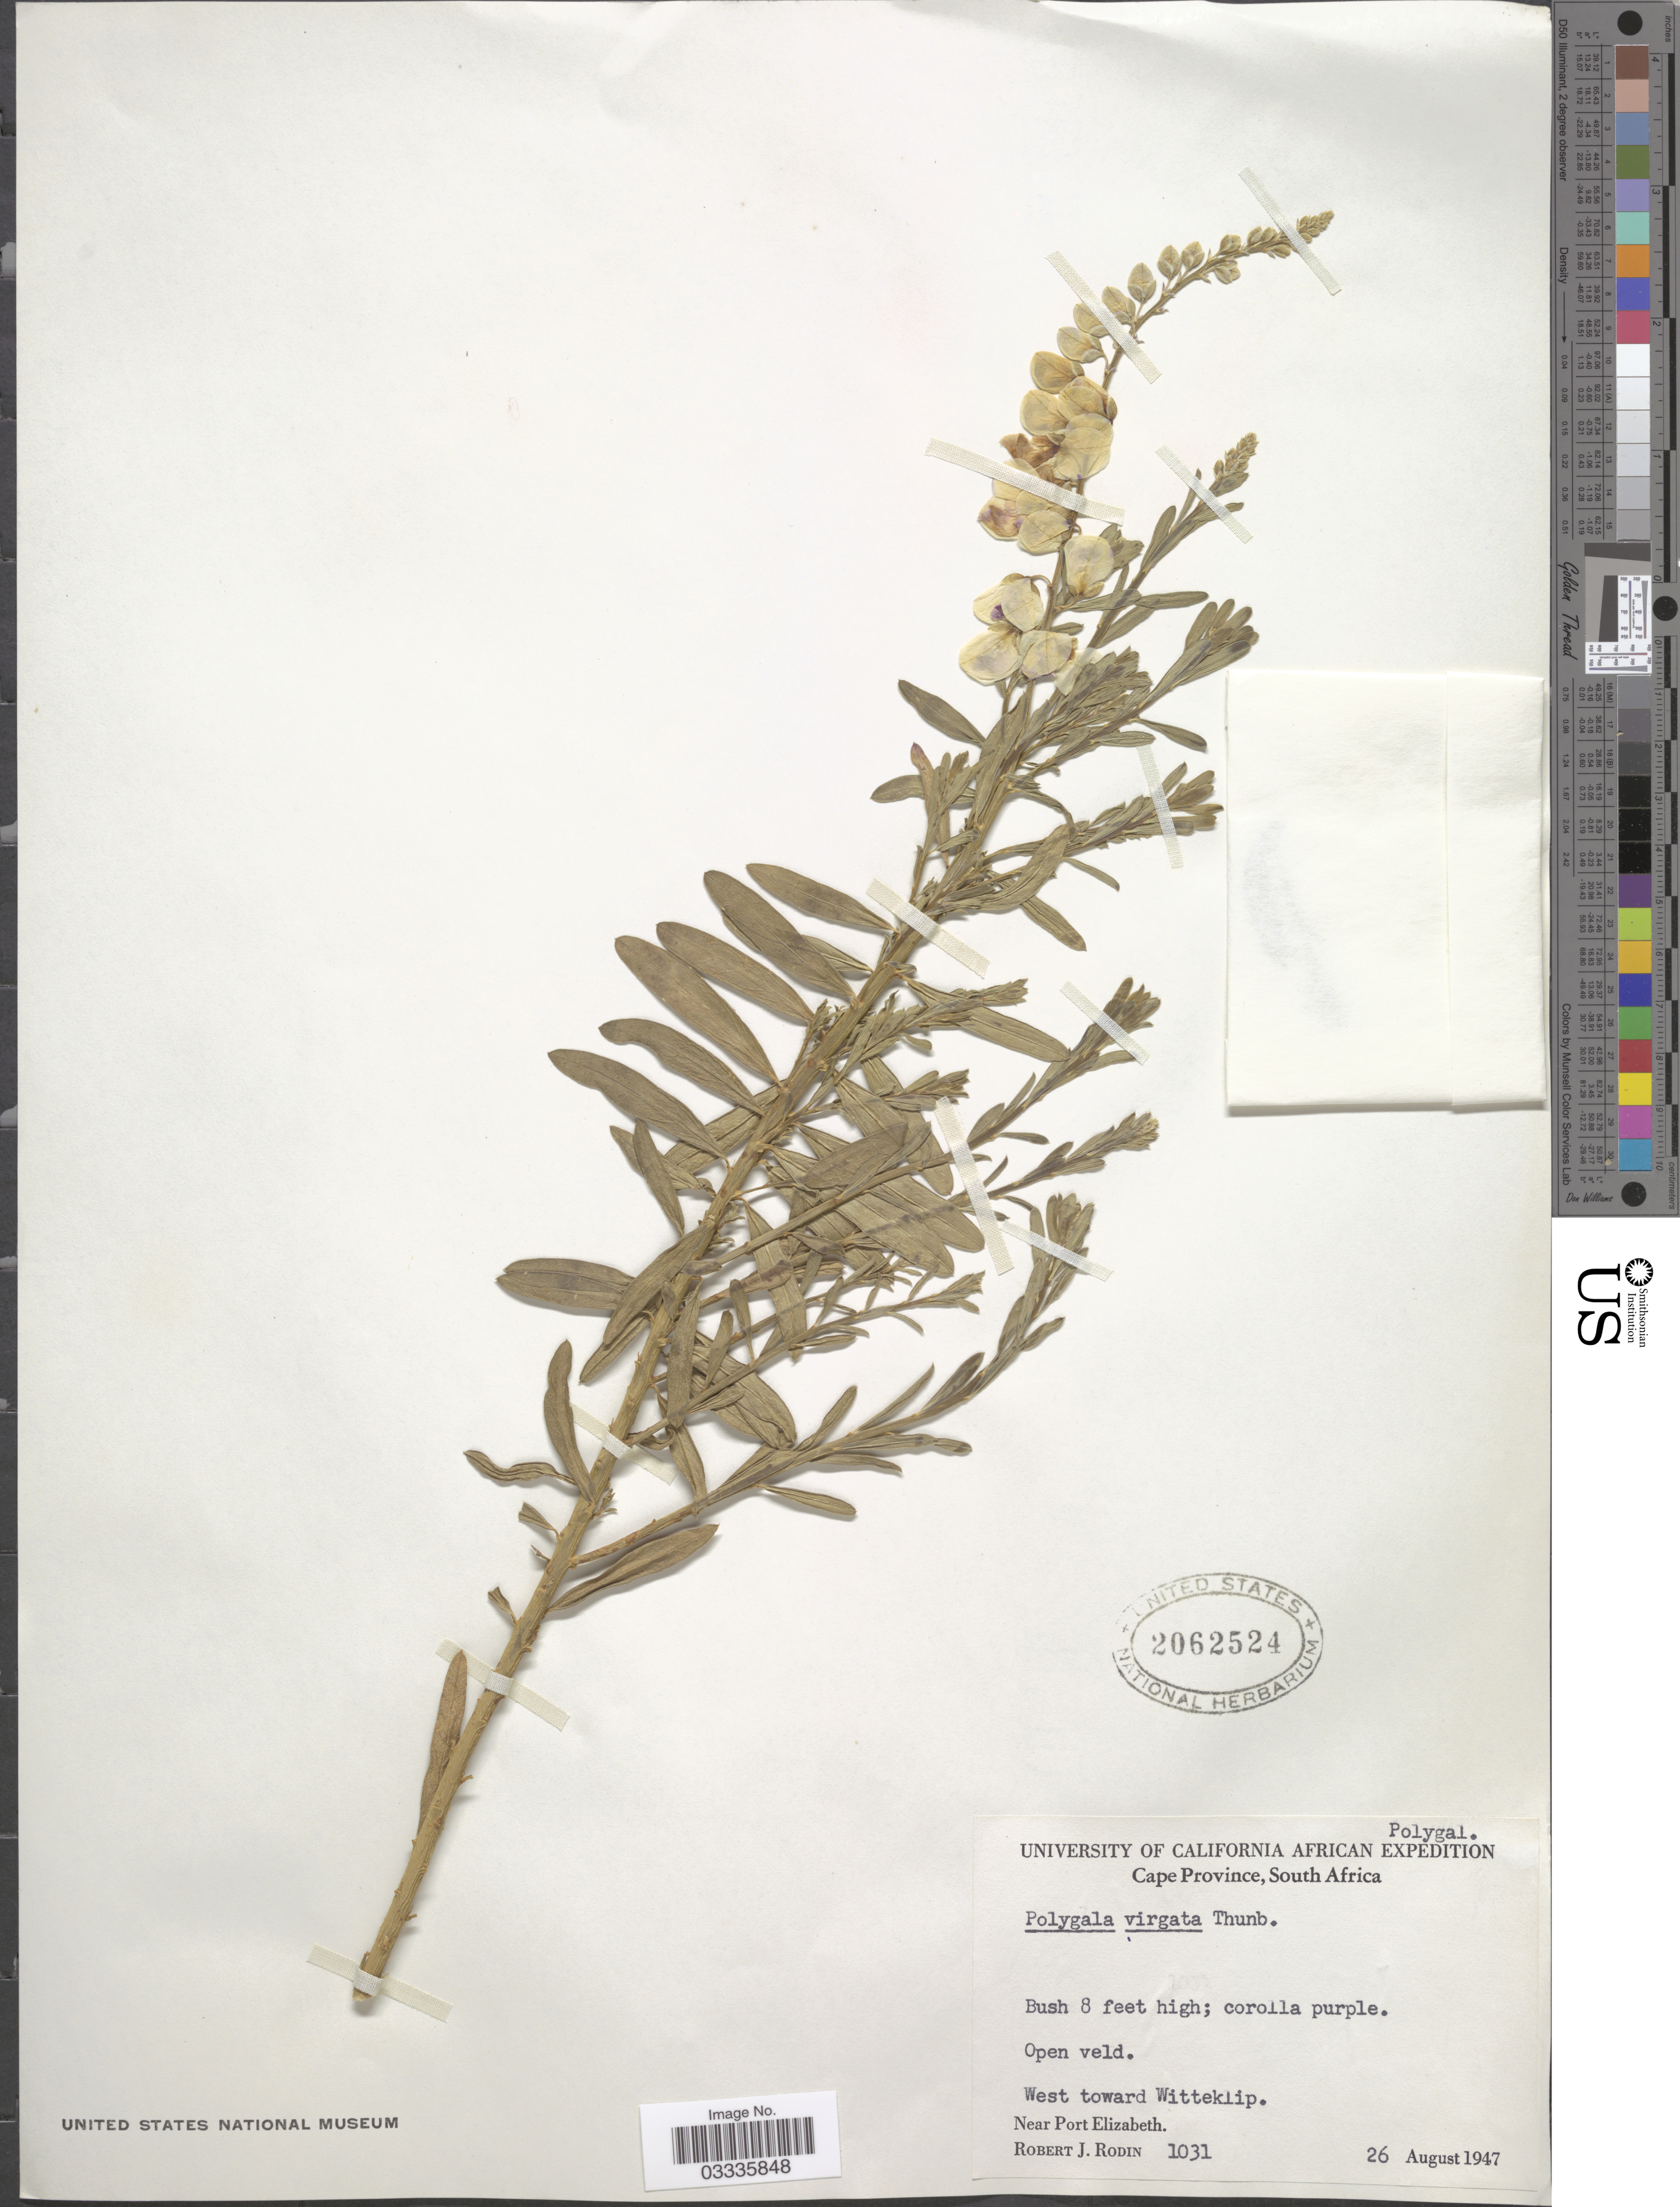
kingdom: Plantae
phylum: Tracheophyta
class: Magnoliopsida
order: Fabales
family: Polygalaceae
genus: Polygala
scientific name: Polygala virgata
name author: Thunb.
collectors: R. J. Rodin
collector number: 1031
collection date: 1947-08-26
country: South Africa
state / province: Eastern Cape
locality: West toward Witteklip. Near Port Elizabeth.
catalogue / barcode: US 2062524